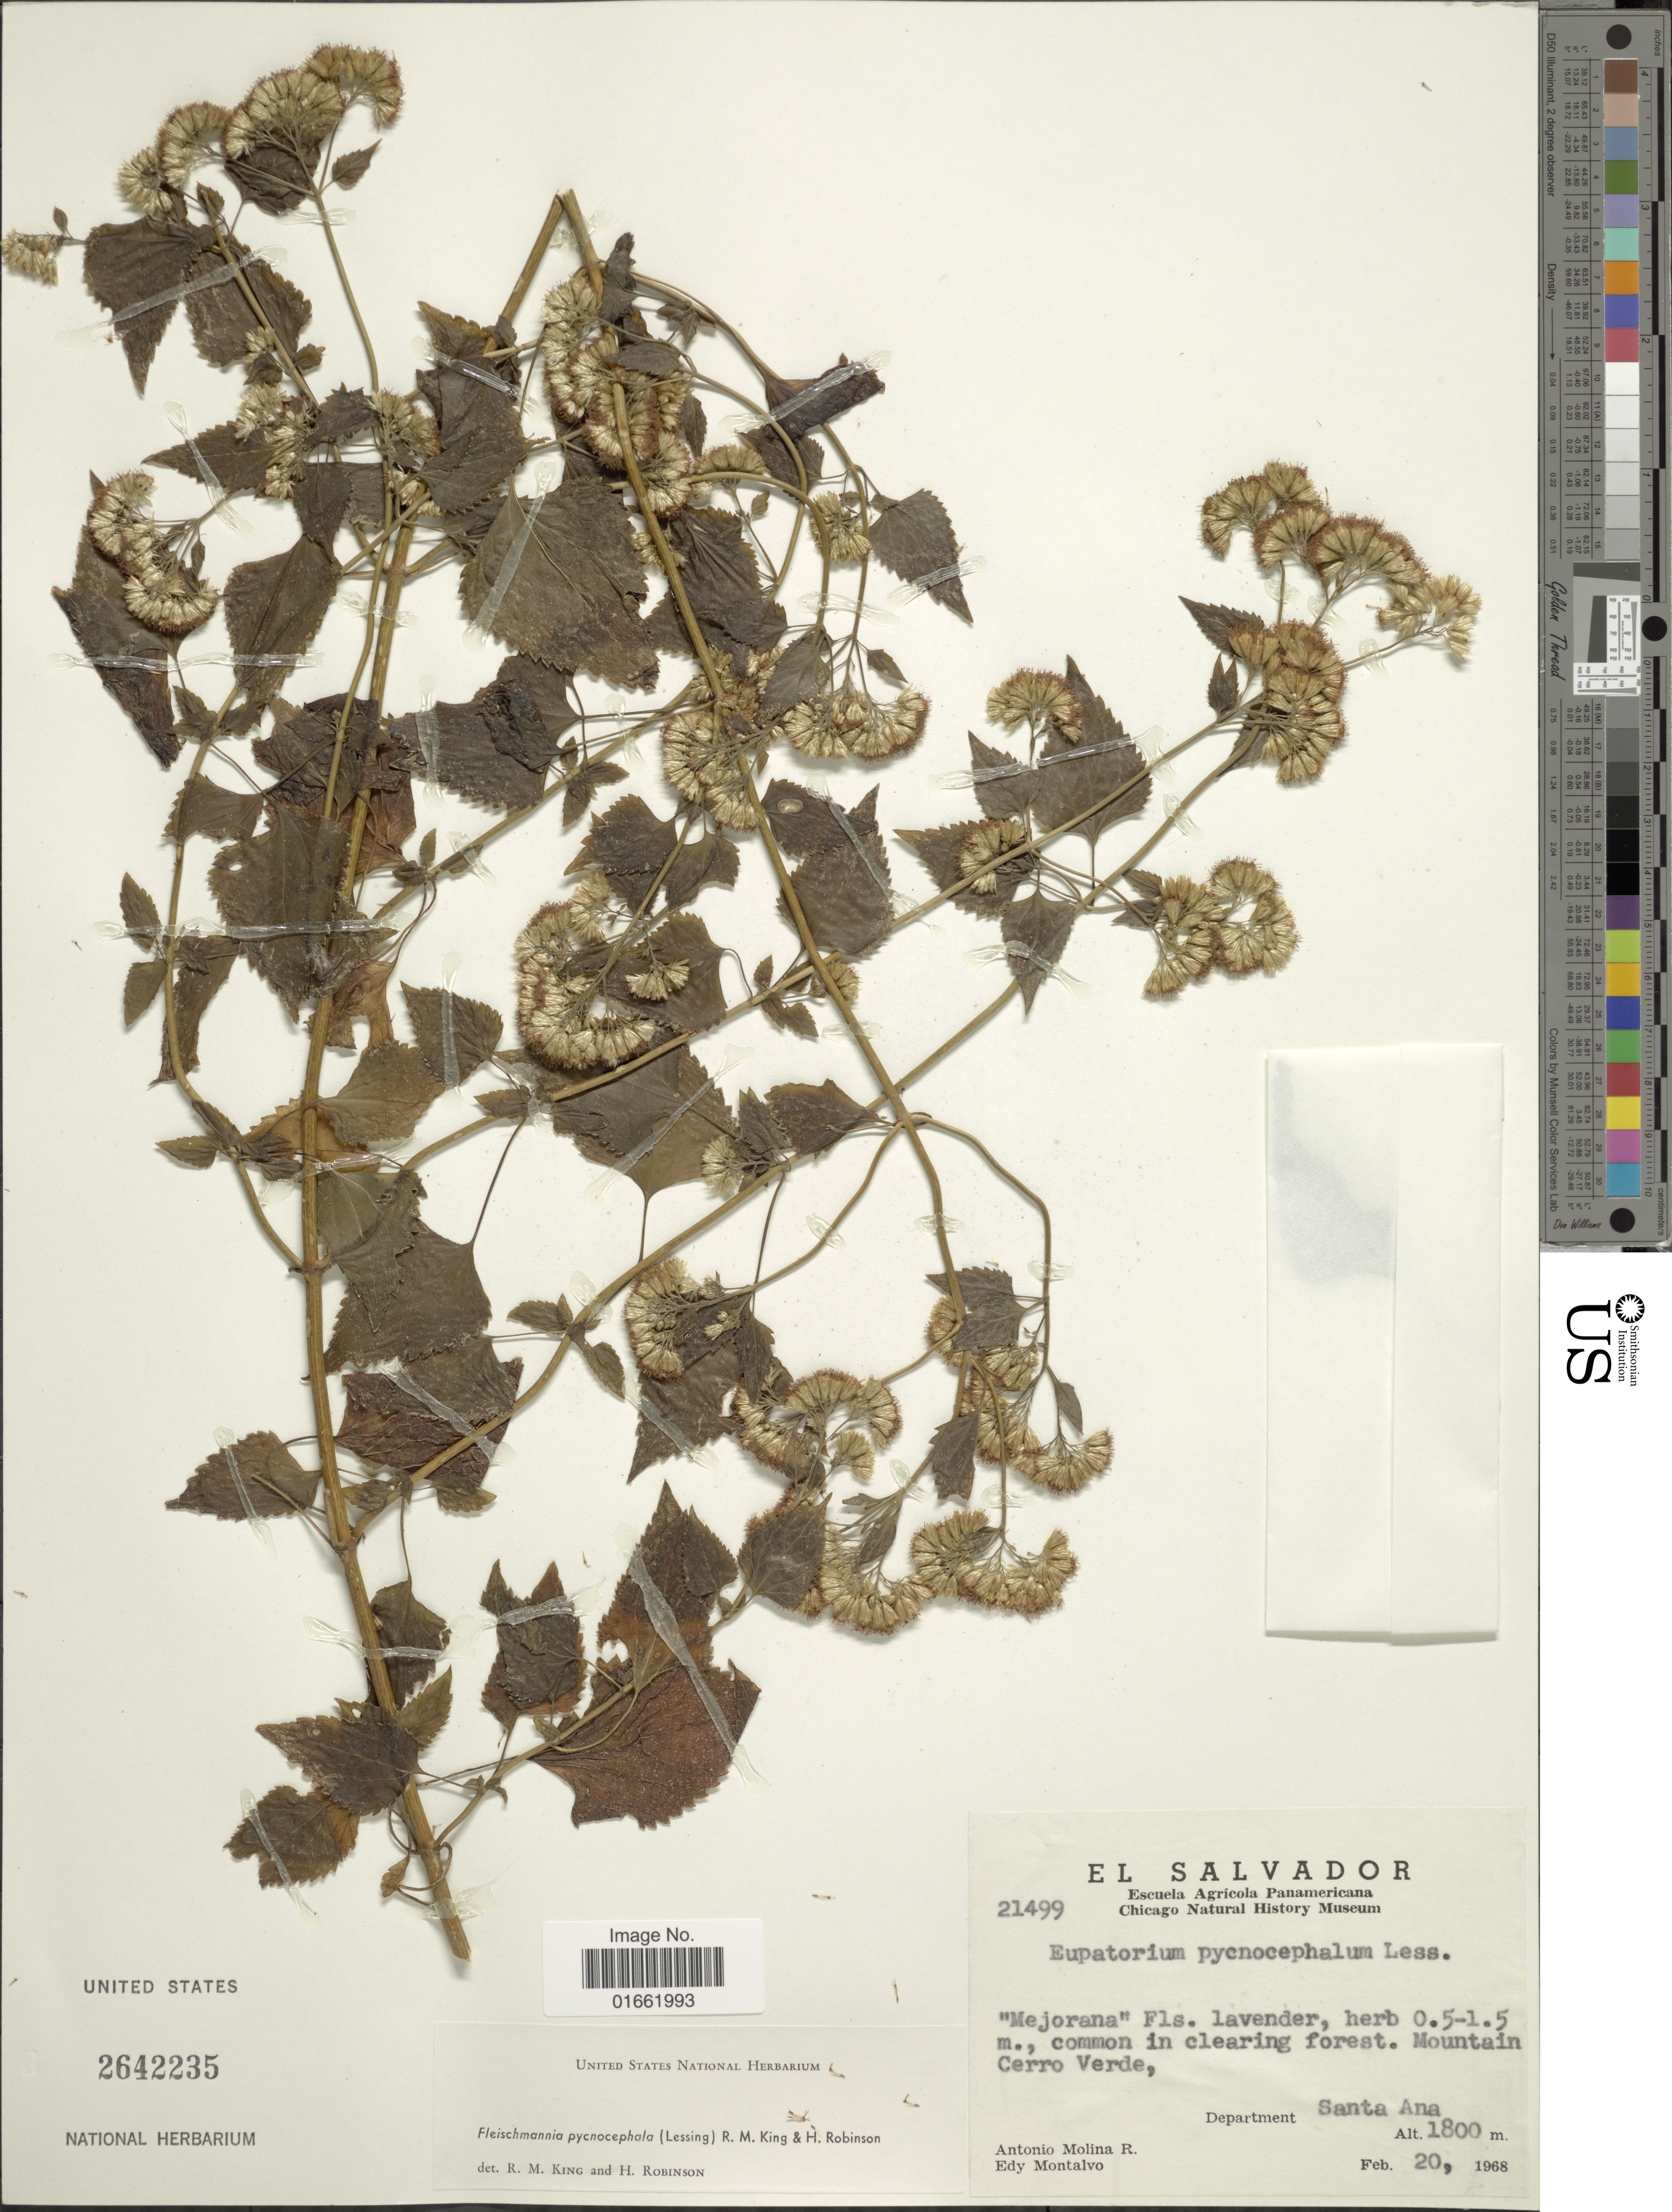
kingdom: Plantae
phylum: Tracheophyta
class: Magnoliopsida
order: Asterales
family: Asteraceae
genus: Fleischmannia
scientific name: Fleischmannia pycnocephala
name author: (Less.) R.M. King & H. Rob.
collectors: A. Molina R. & E. A. Montalvo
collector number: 21499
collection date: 1968-02-20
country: El Salvador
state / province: Santa Ana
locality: Mountain Cerro Verde, Department Santa Ana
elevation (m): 1800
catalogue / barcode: US 2642235